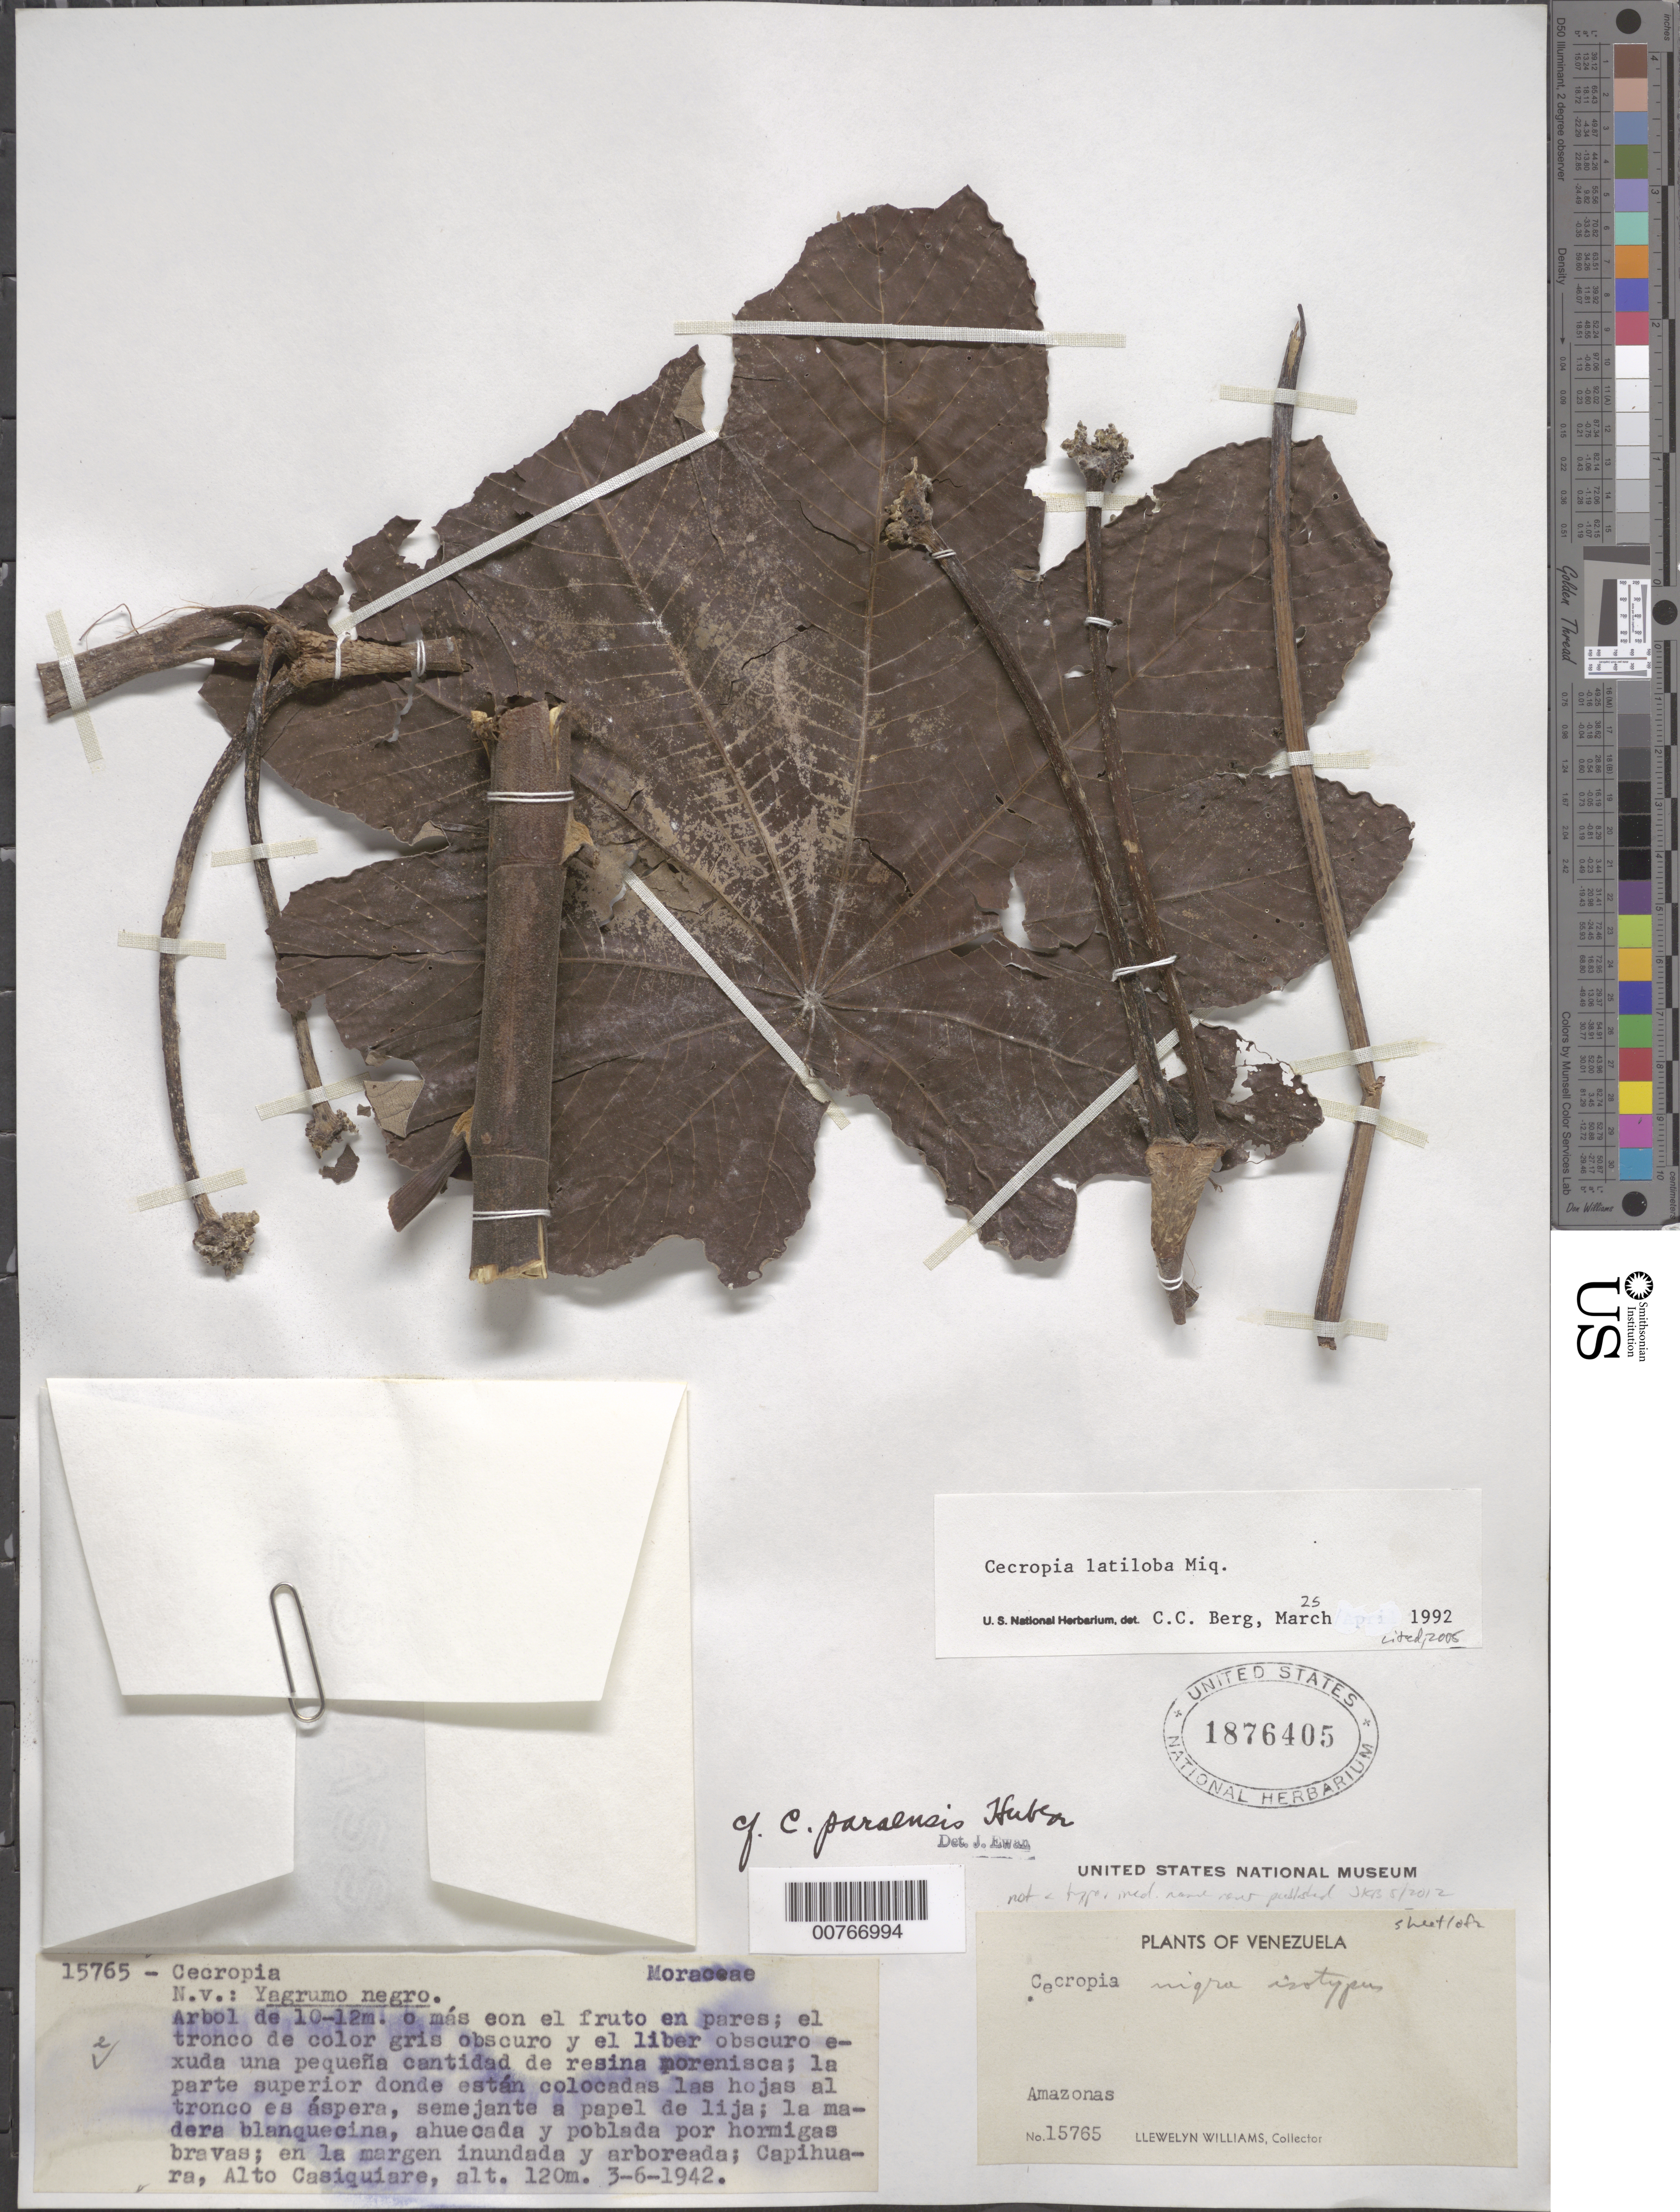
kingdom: Plantae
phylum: Tracheophyta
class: Magnoliopsida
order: Rosales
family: Urticaceae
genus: Cecropia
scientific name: Cecropia latiloba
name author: Miq.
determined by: Berg, C. C.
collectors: Ll. Williams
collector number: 15765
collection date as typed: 3-Jun-42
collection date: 1942-06-03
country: Venezuela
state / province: Amazonas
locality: Capihuara, Alto Casiquiare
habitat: Margen inundada y arboreada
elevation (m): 120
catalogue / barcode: US 1876405